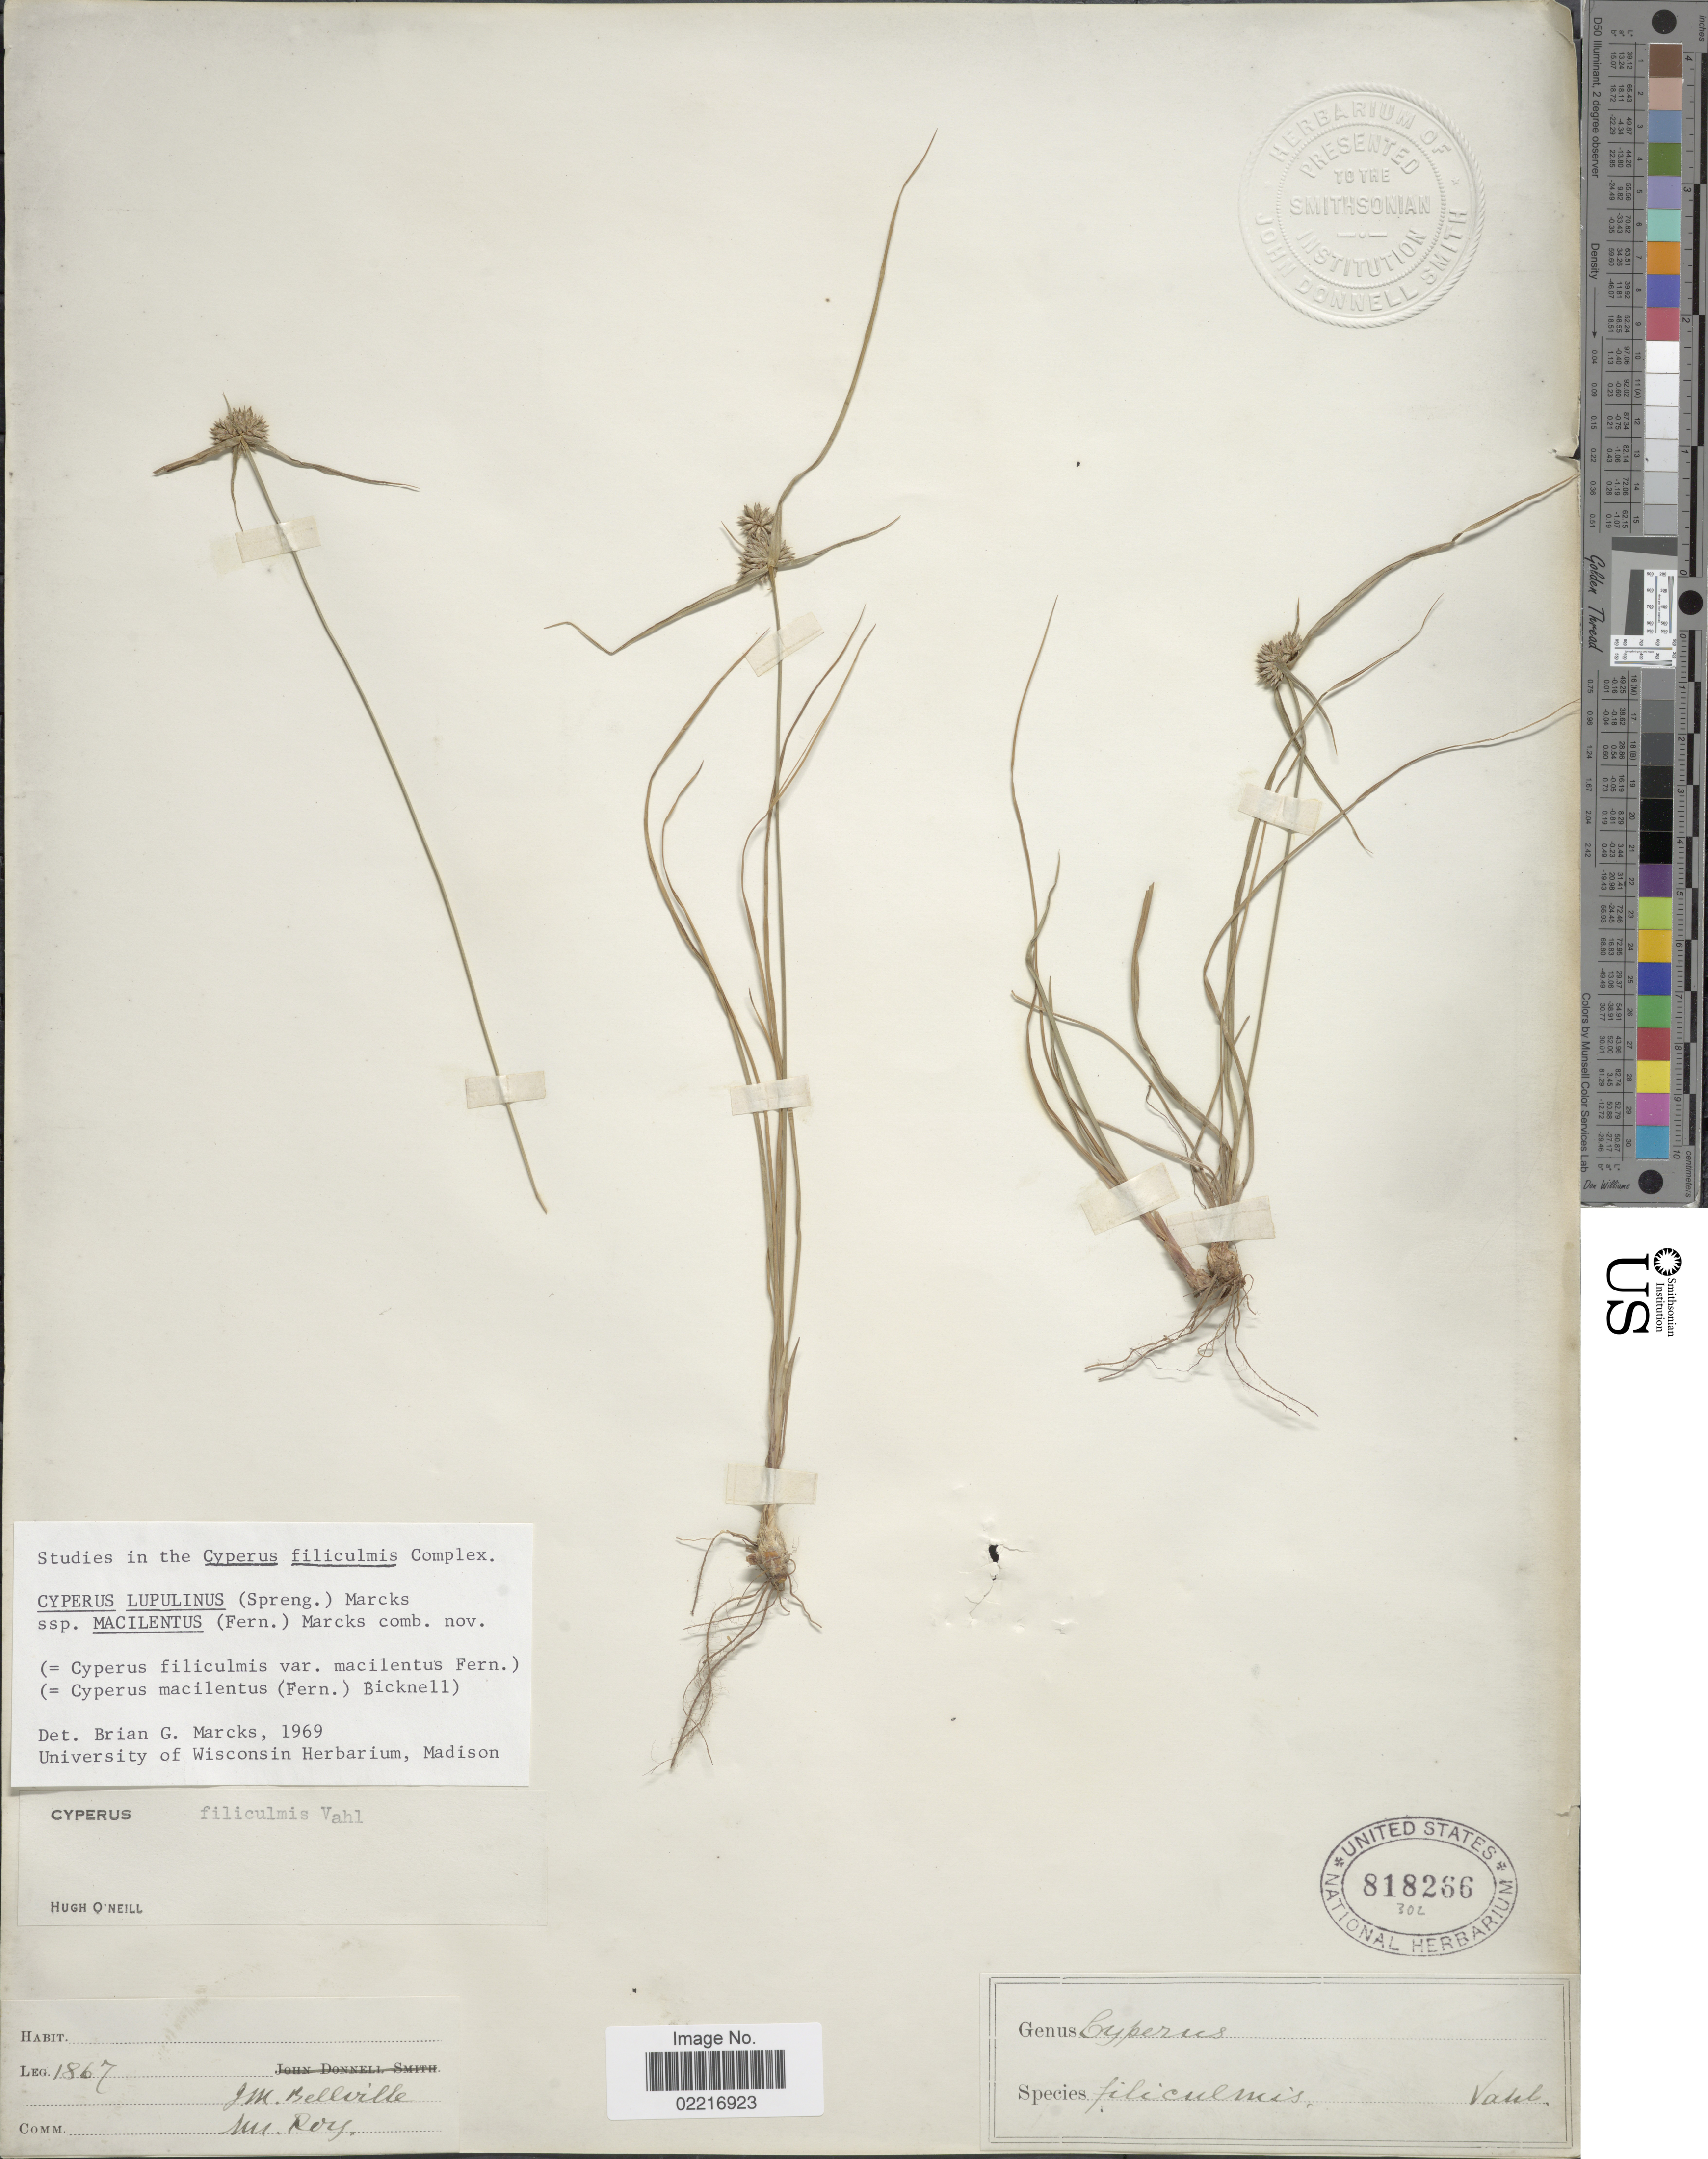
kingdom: Plantae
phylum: Tracheophyta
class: Liliopsida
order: Poales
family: Cyperaceae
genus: Cyperus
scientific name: Cyperus lupulinus subsp. macilentus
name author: (Fernald) Marcks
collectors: J. Bellville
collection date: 1867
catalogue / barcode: US 818266